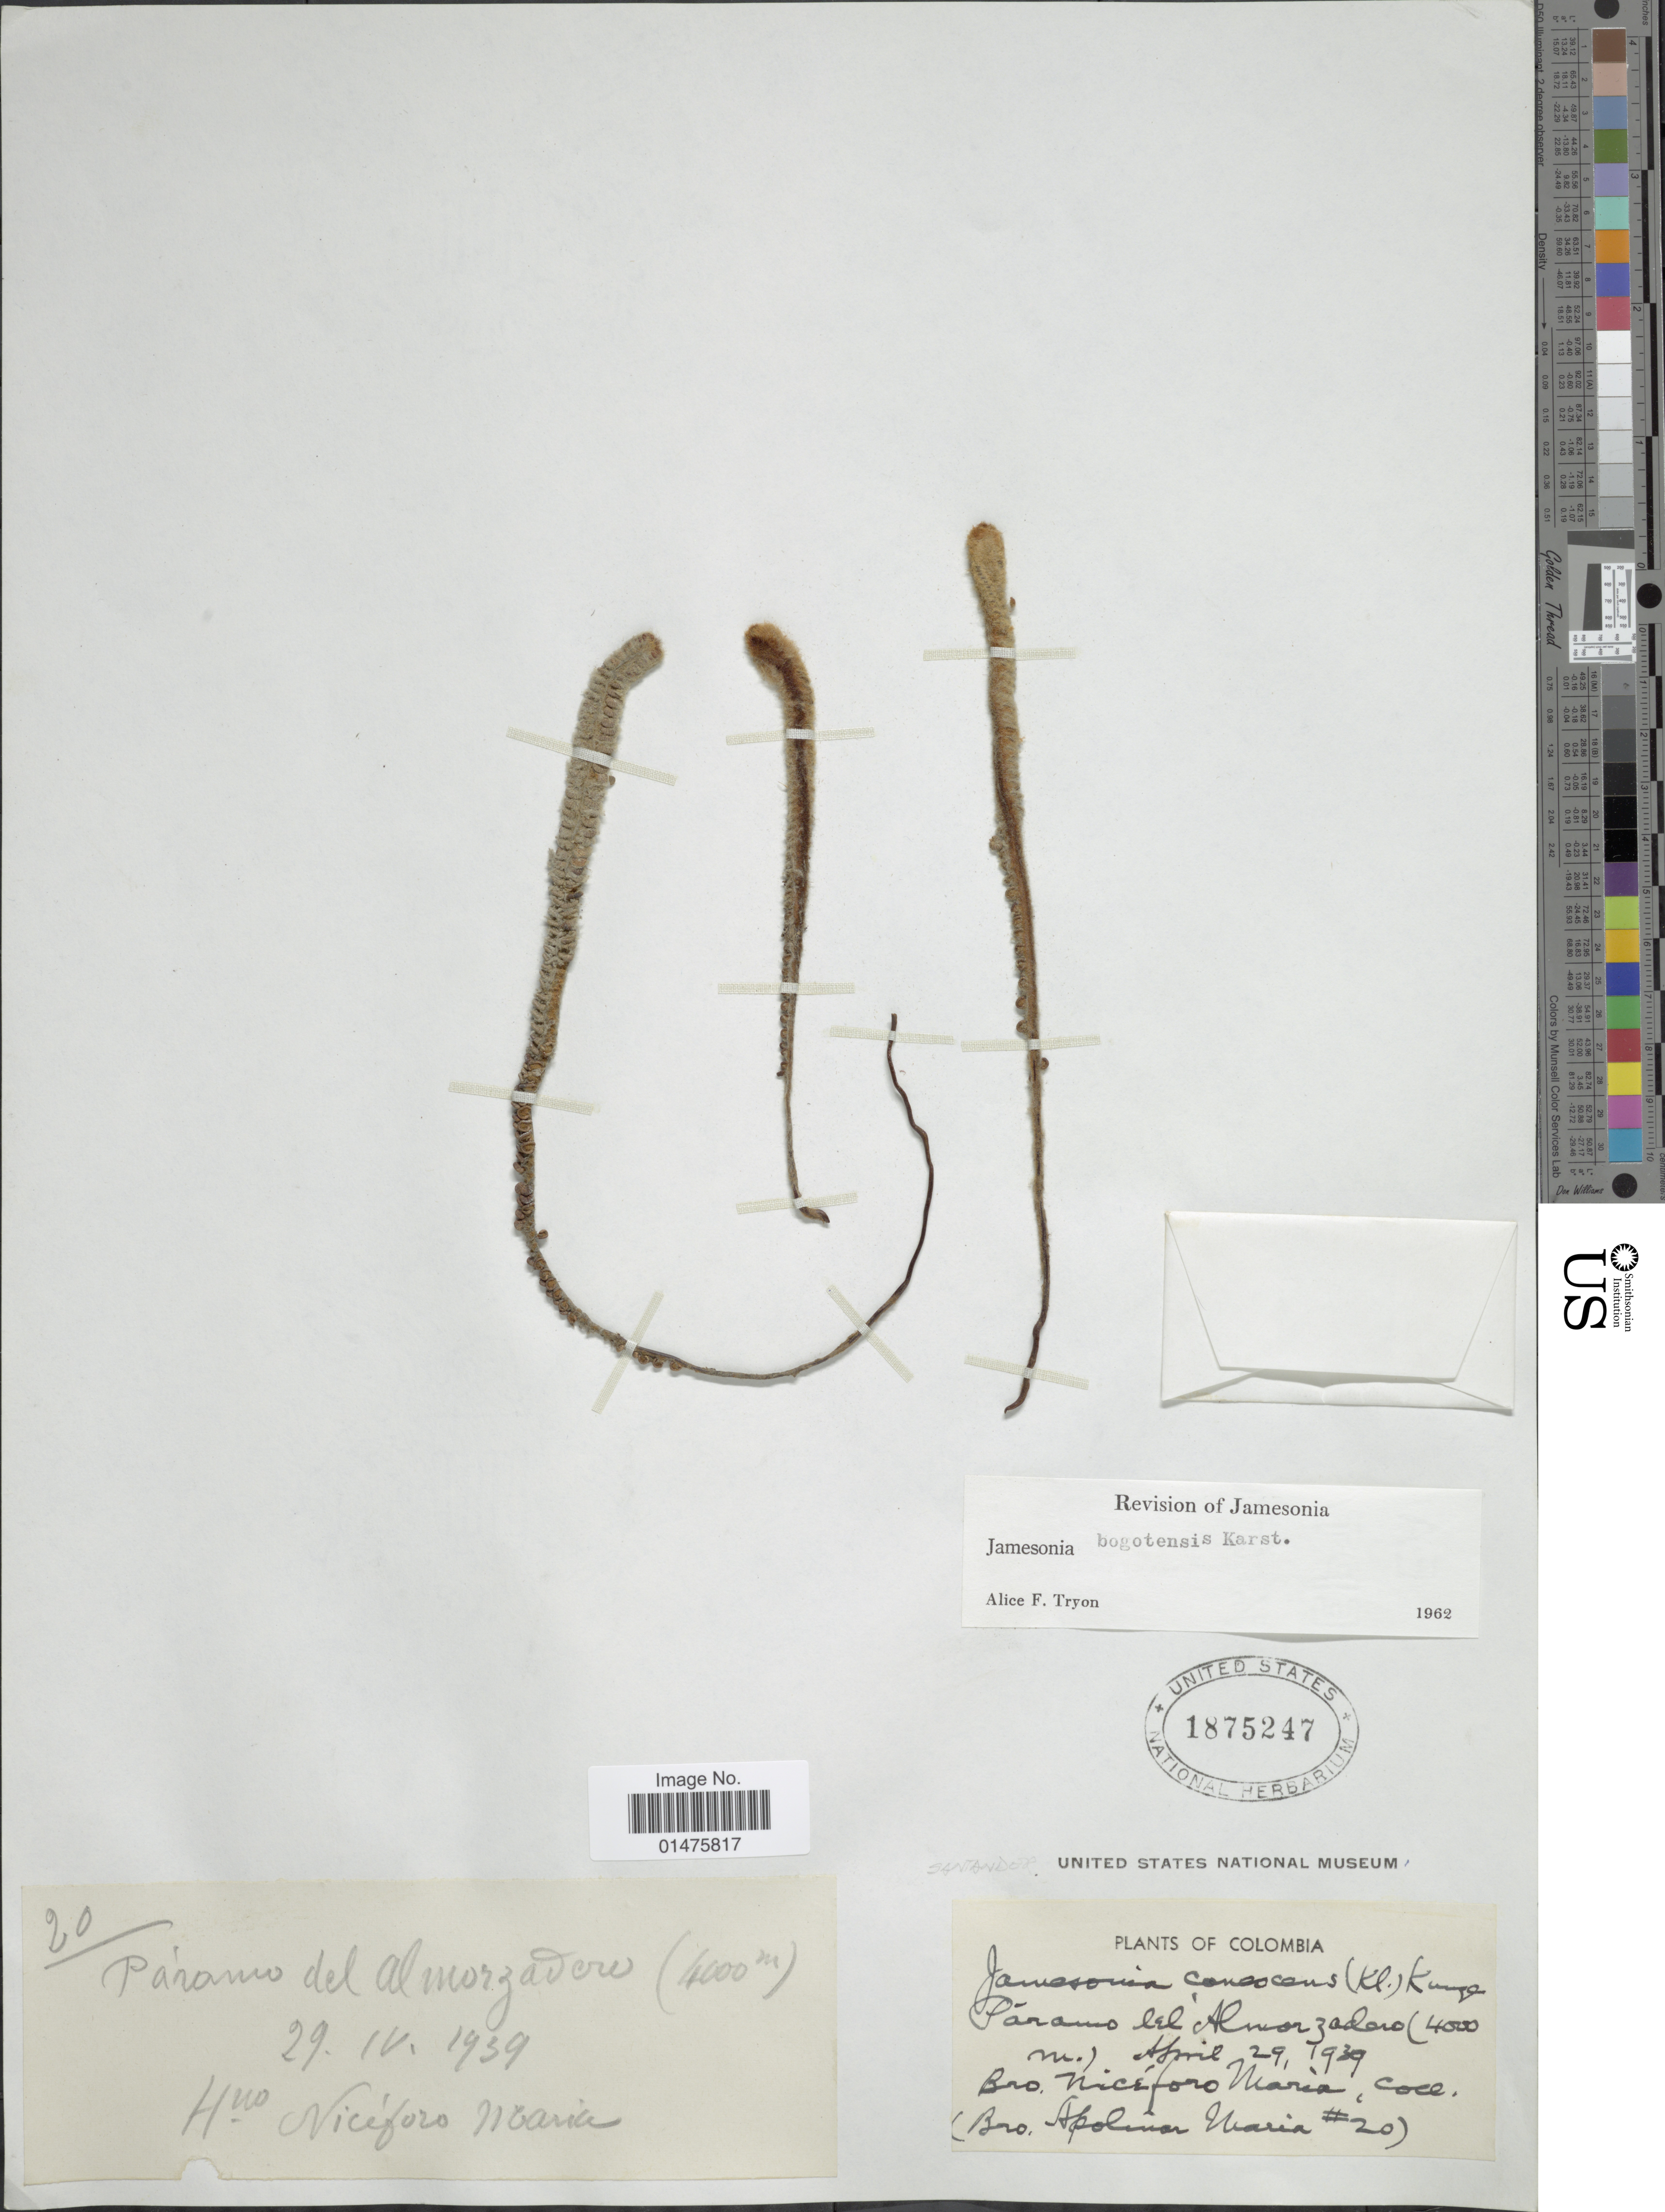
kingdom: Plantae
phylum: Tracheophyta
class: Polypodiopsida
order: Polypodiales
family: Pteridaceae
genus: Jamesonia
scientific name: Jamesonia bogotensis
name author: H. Karst.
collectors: M. Niceforo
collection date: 1939-04-29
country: Colombia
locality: Páramo del Almorzadero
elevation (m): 4000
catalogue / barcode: US 1875247